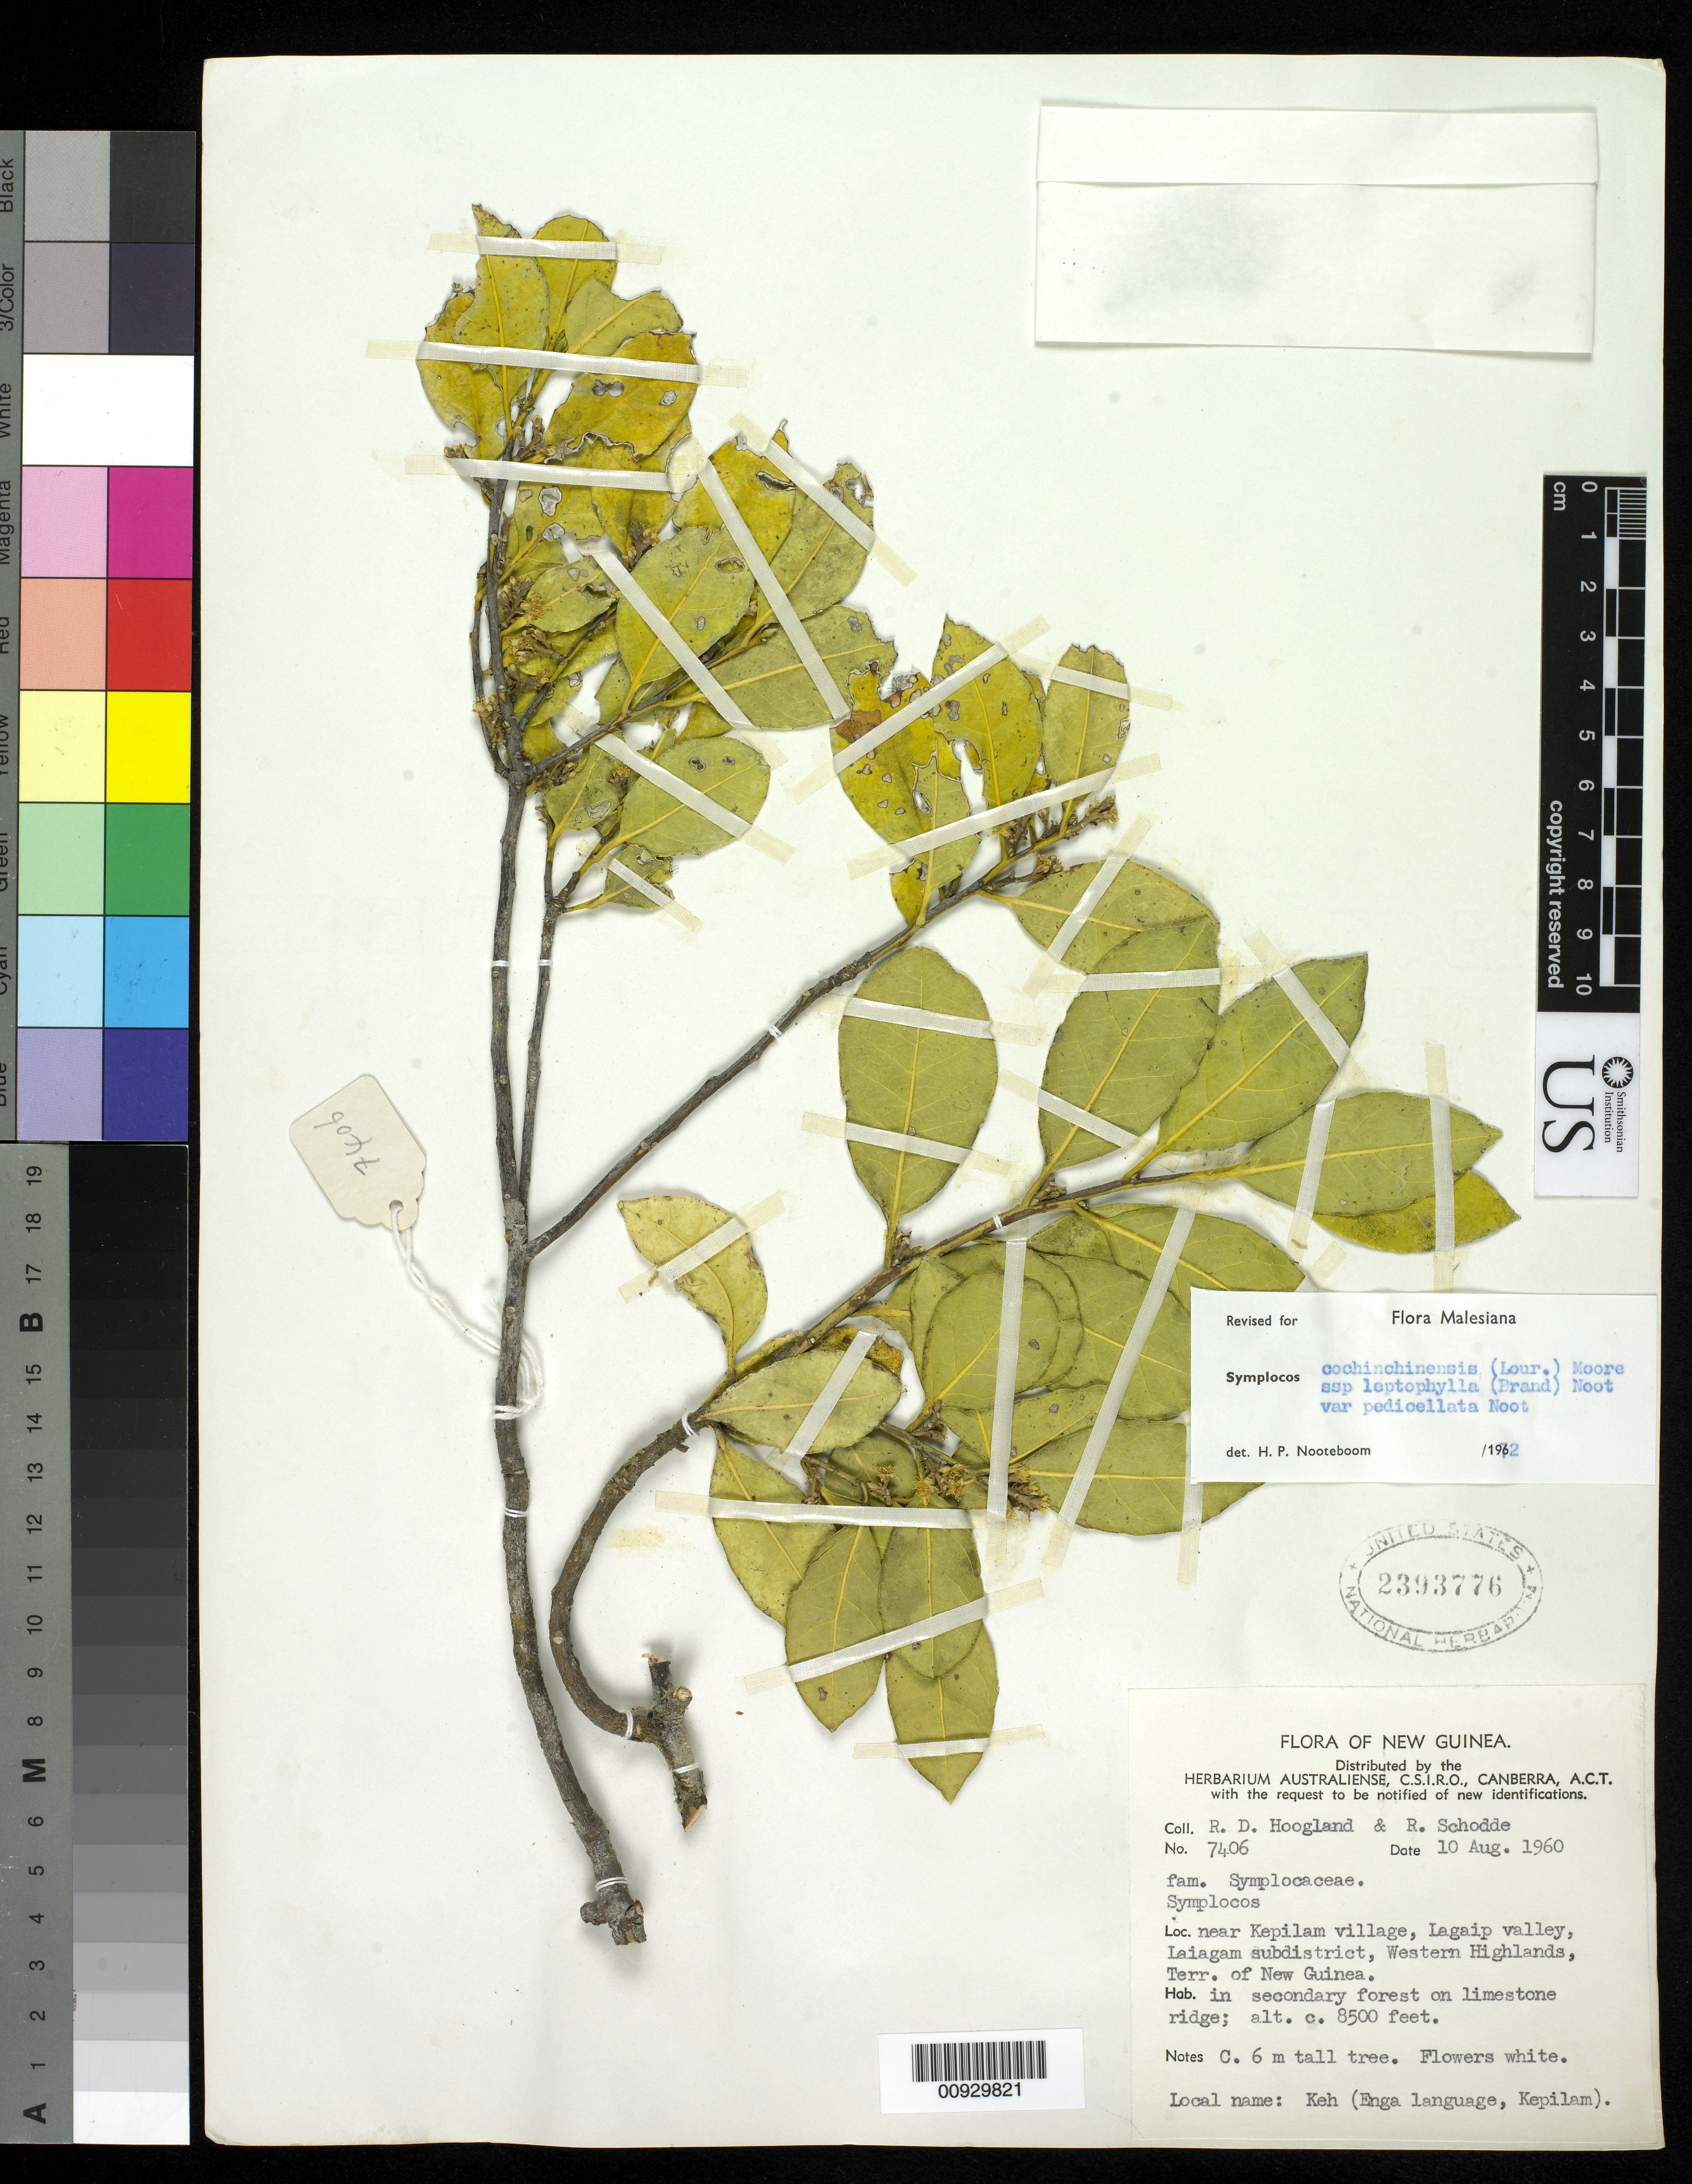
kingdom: Plantae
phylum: Tracheophyta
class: Magnoliopsida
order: Ericales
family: Symplocaceae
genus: Symplocos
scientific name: Symplocos cochinchinensis var. pedicellata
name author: Noot.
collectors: R. D. Hoogland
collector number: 7406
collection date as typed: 10 Aug 1960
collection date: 1960-08-10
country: Papua New Guinea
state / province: Enga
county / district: Laiagam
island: New Guinea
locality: near Kepilam village, Lagaip valley, Laiagam subdistrict, Western Highlands, Terr. of New Guinea.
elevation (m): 2591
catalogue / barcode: US 2393776